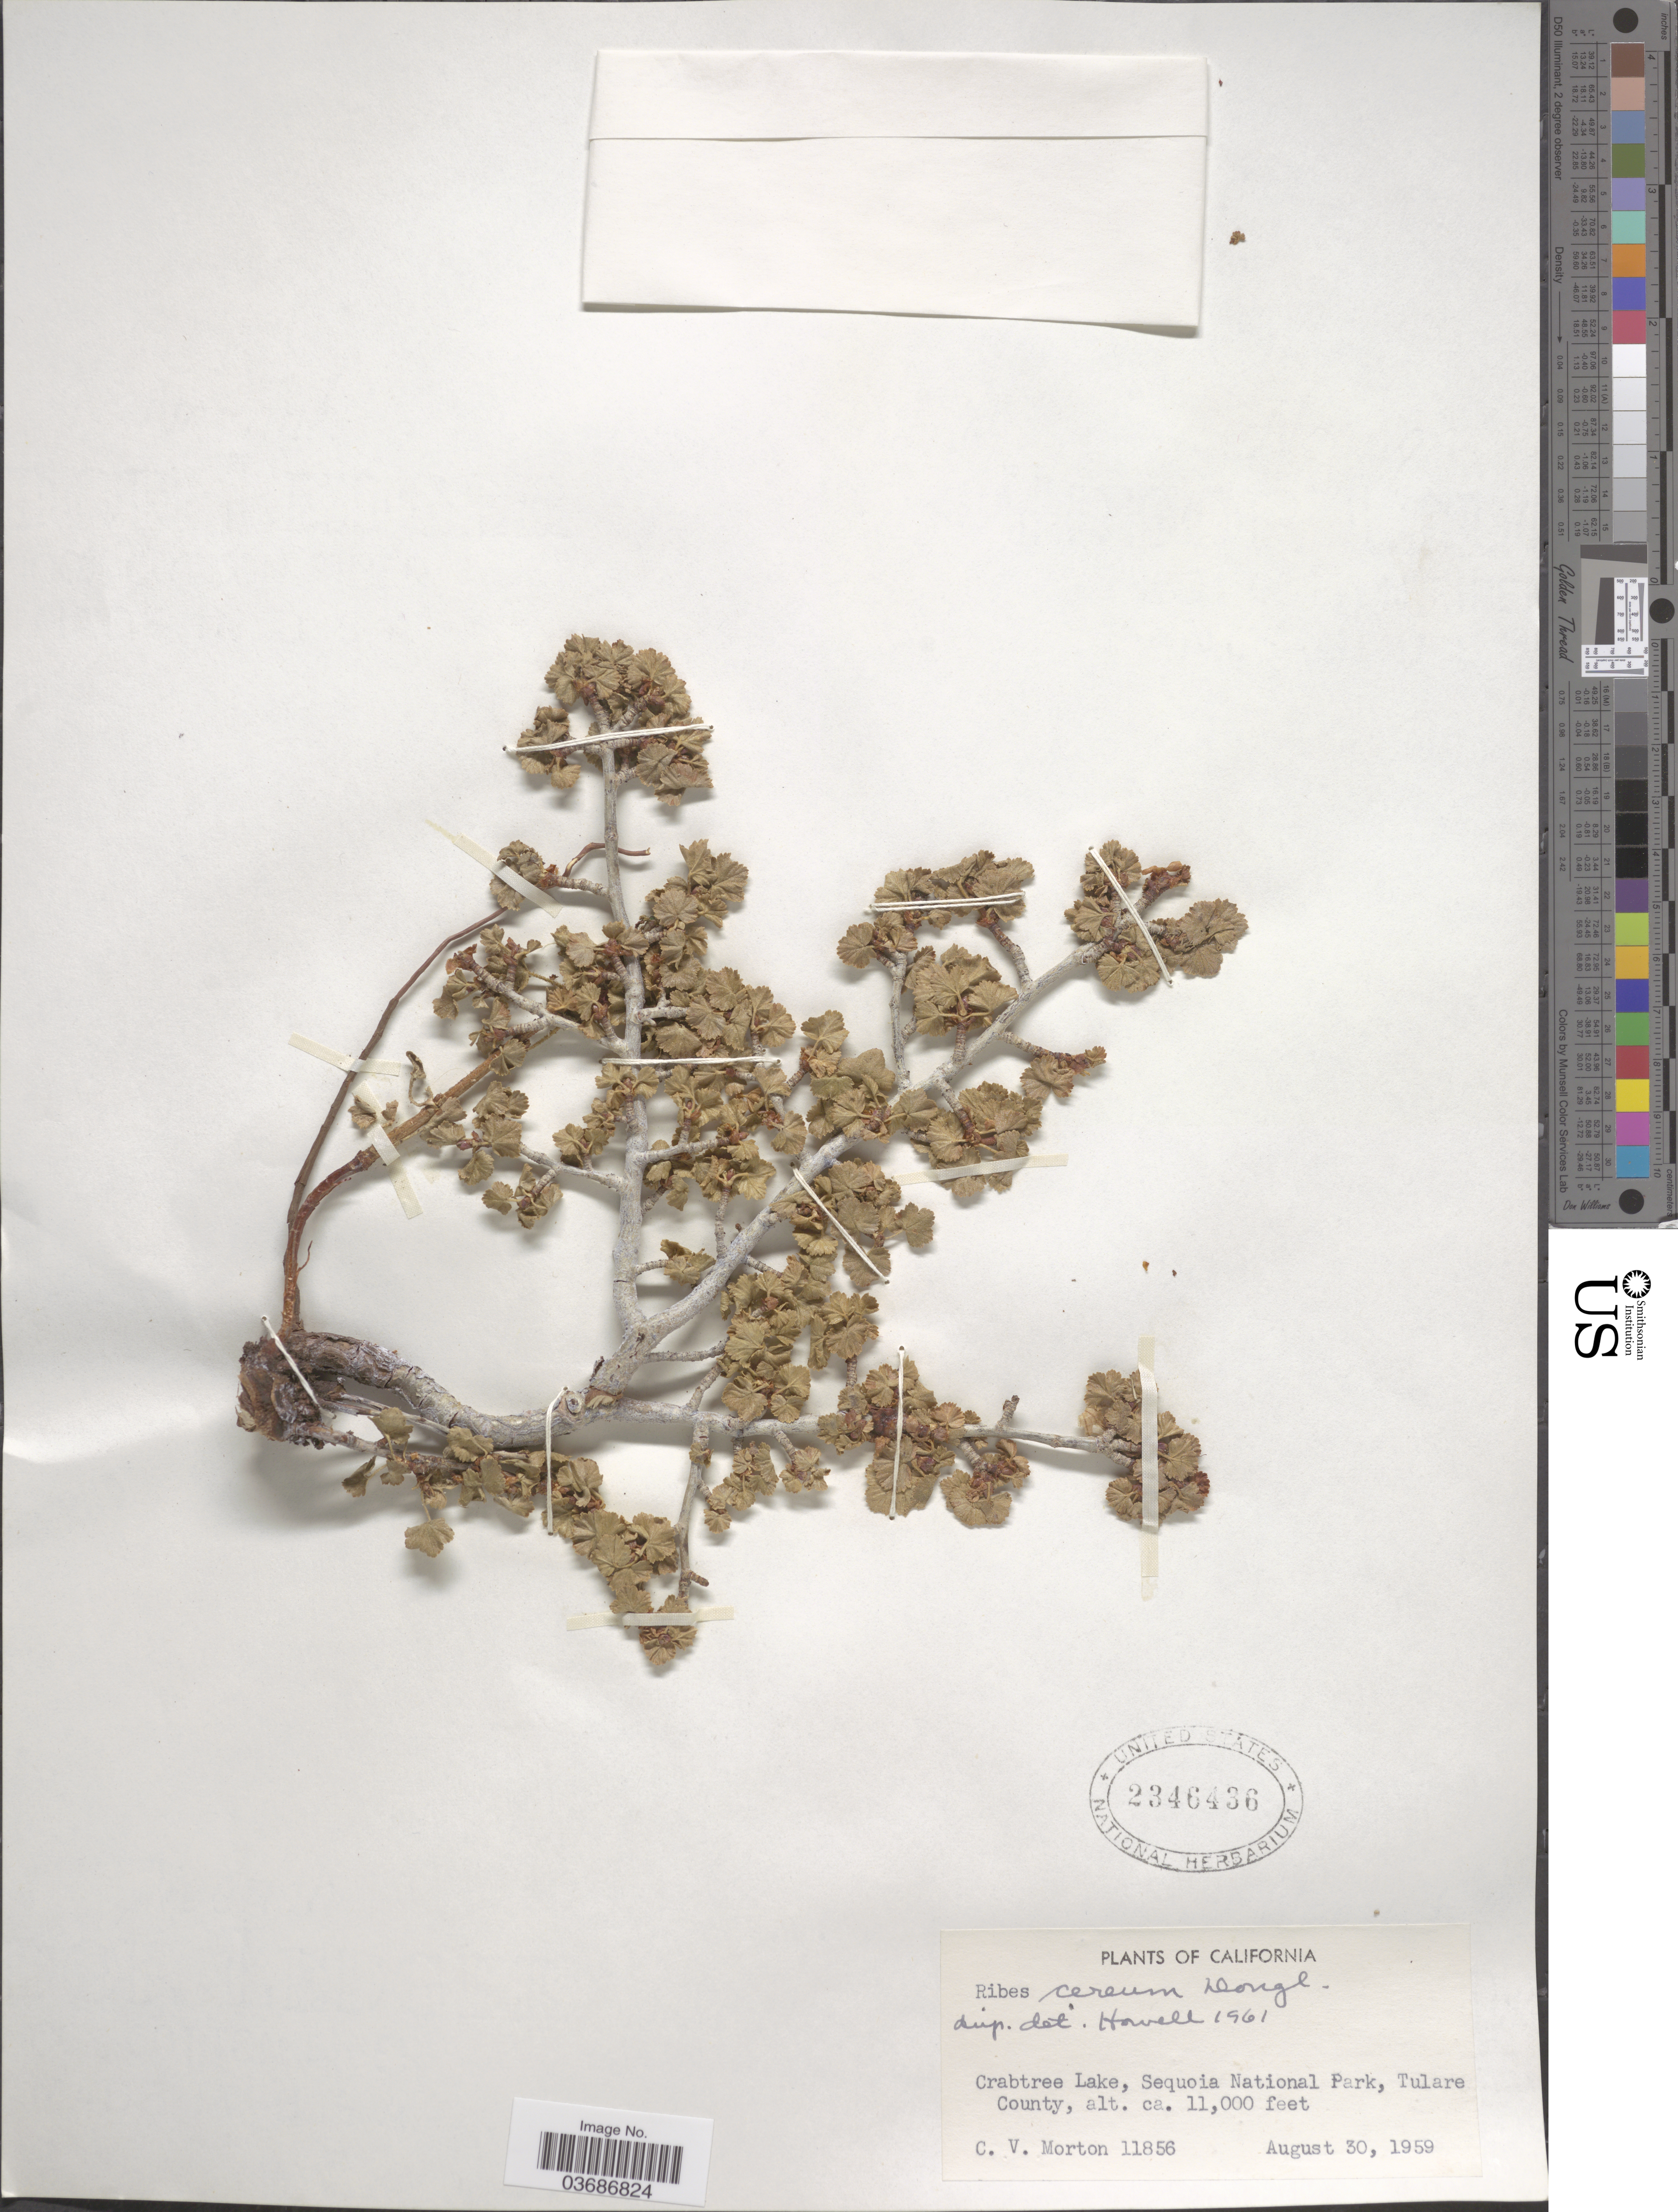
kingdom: Plantae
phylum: Tracheophyta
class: Magnoliopsida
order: Saxifragales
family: Grossulariaceae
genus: Ribes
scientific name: Ribes cereum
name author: Douglas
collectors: C. V. Morton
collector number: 11856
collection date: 1959-08-30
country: United States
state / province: California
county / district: Tulare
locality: Crabtree Lake, Sequoia National Park, Tulare County.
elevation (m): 3353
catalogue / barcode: US 2346436